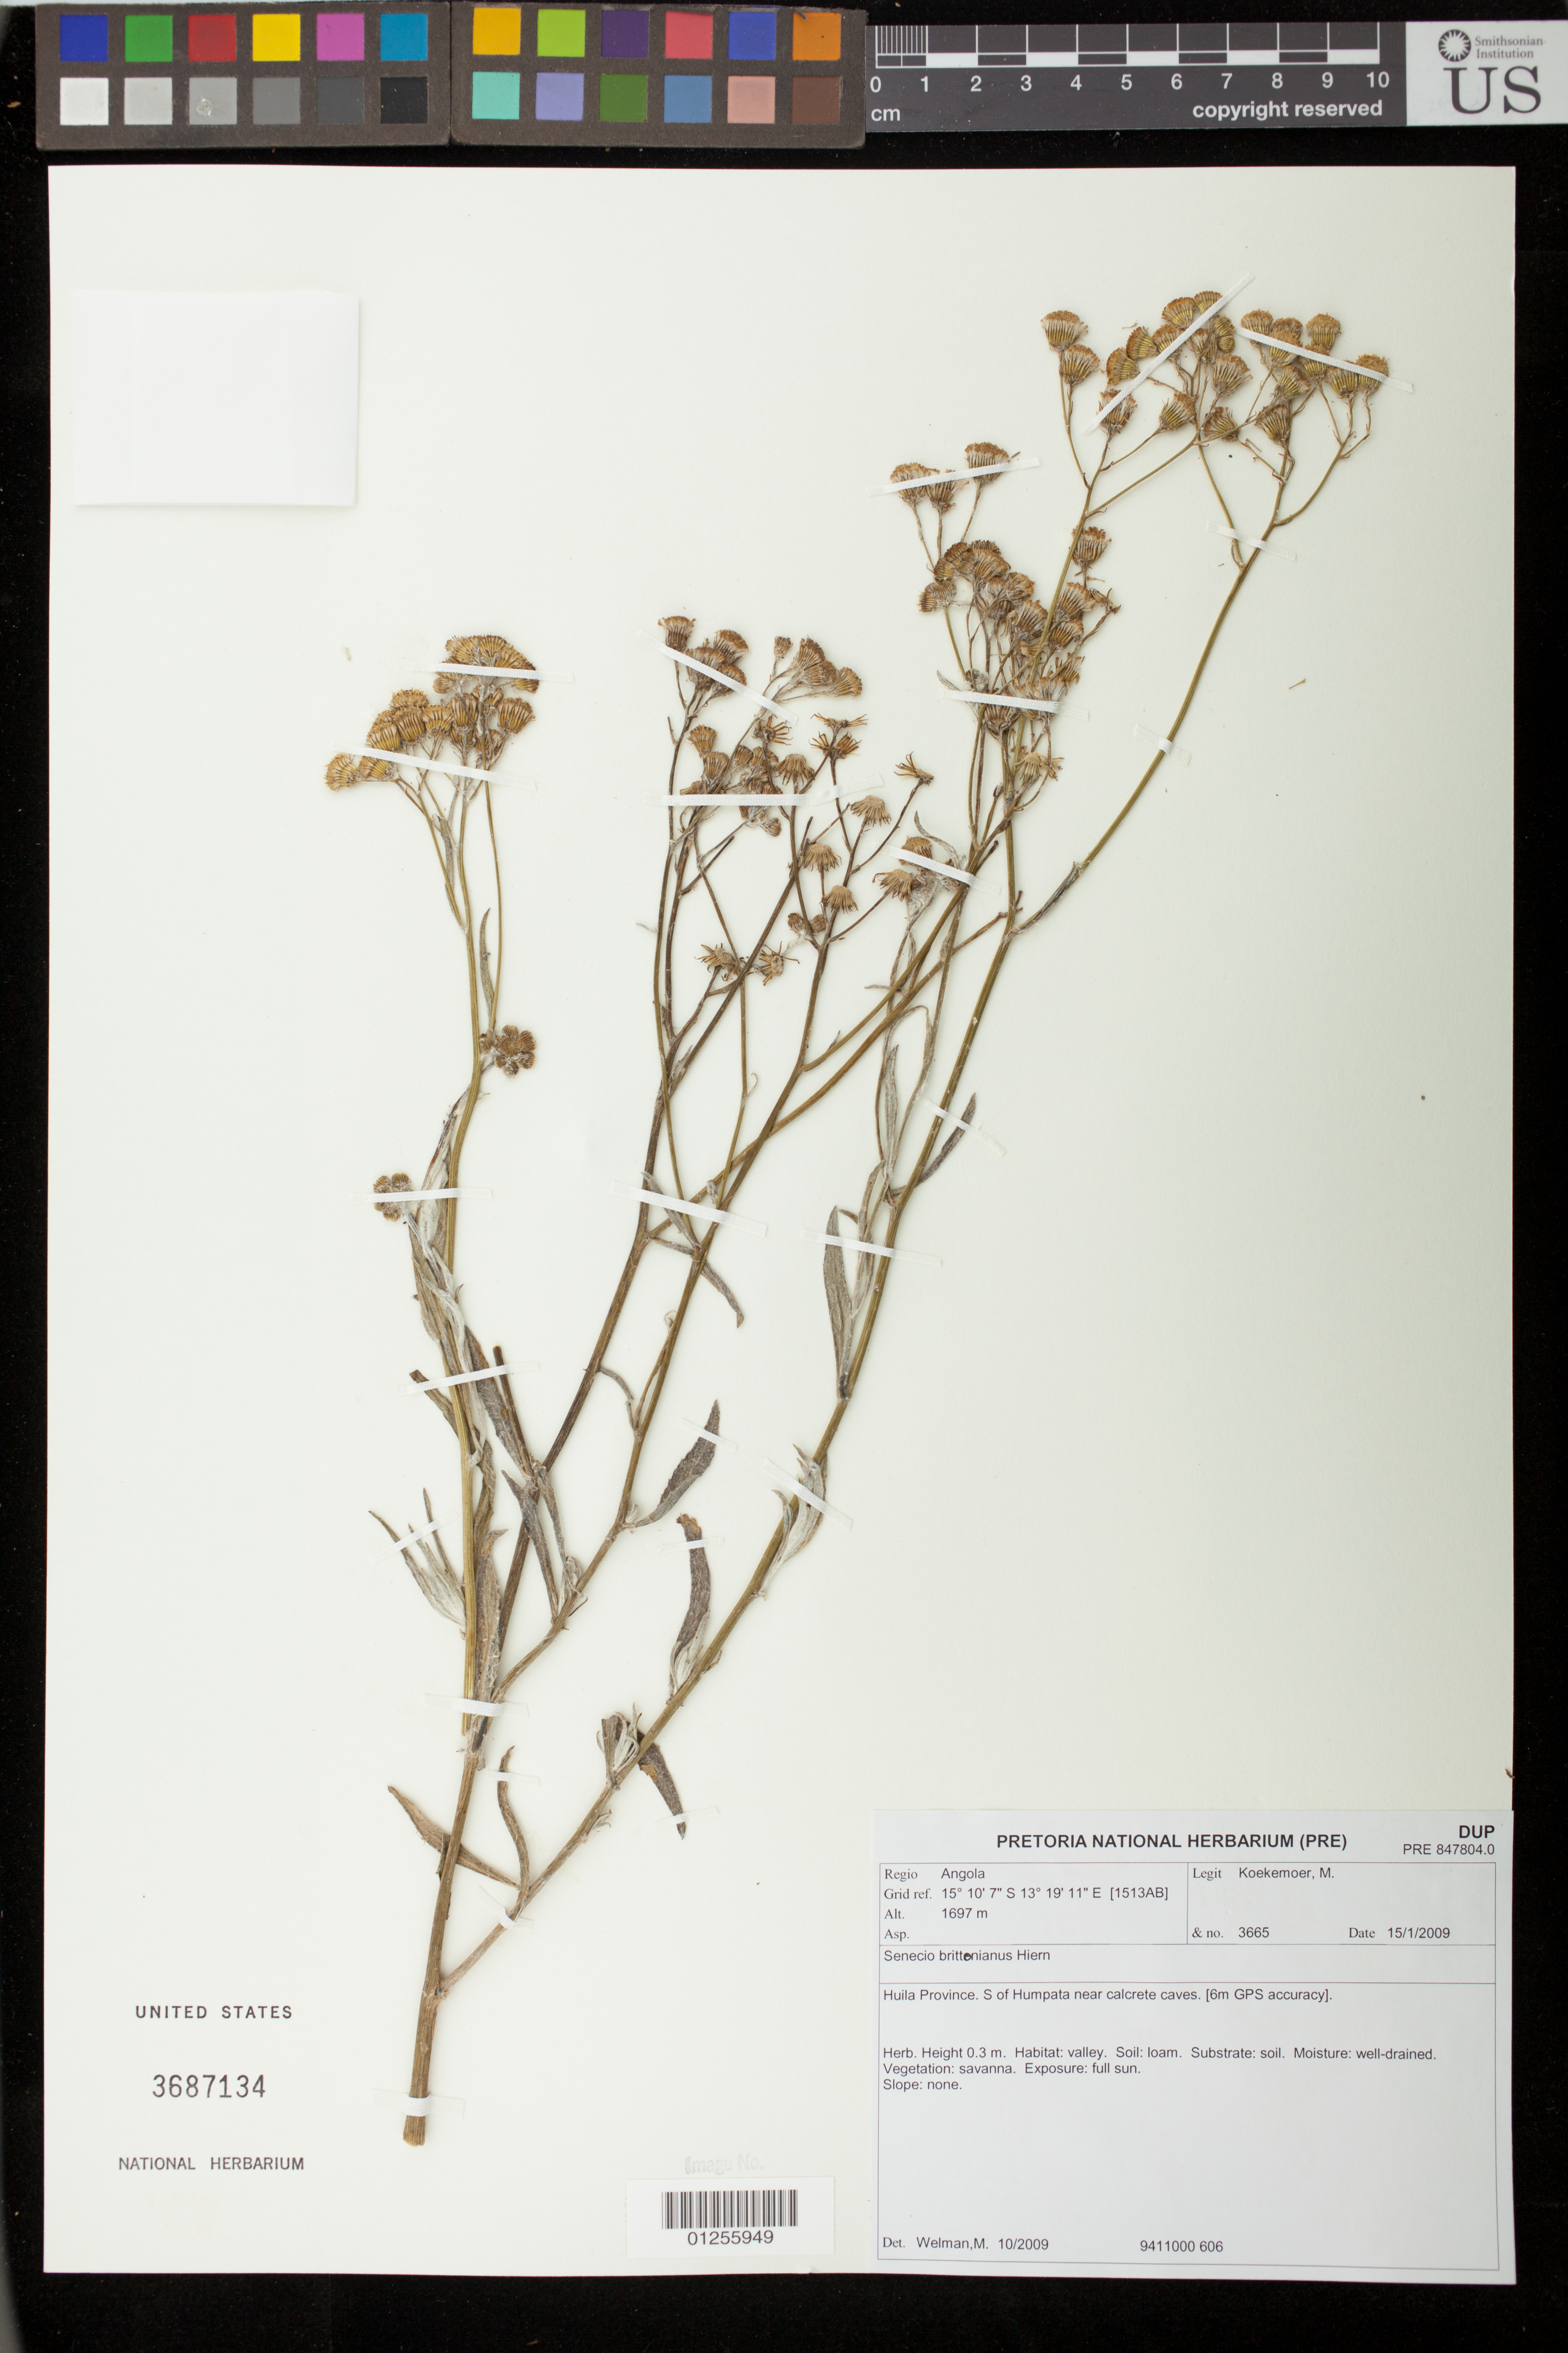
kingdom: Plantae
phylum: Tracheophyta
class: Magnoliopsida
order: Asterales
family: Asteraceae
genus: Senecio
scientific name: Senecio brittonianus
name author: Hieron.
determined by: Welman, M.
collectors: M. Koekemoer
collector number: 3665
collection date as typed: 15 Jan 2009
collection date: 2009-01-15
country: Angola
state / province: Huíla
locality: S of Humpata near calcrete caves [6m GPS accuracy]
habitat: Savanna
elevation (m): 1697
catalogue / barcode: US 3687134